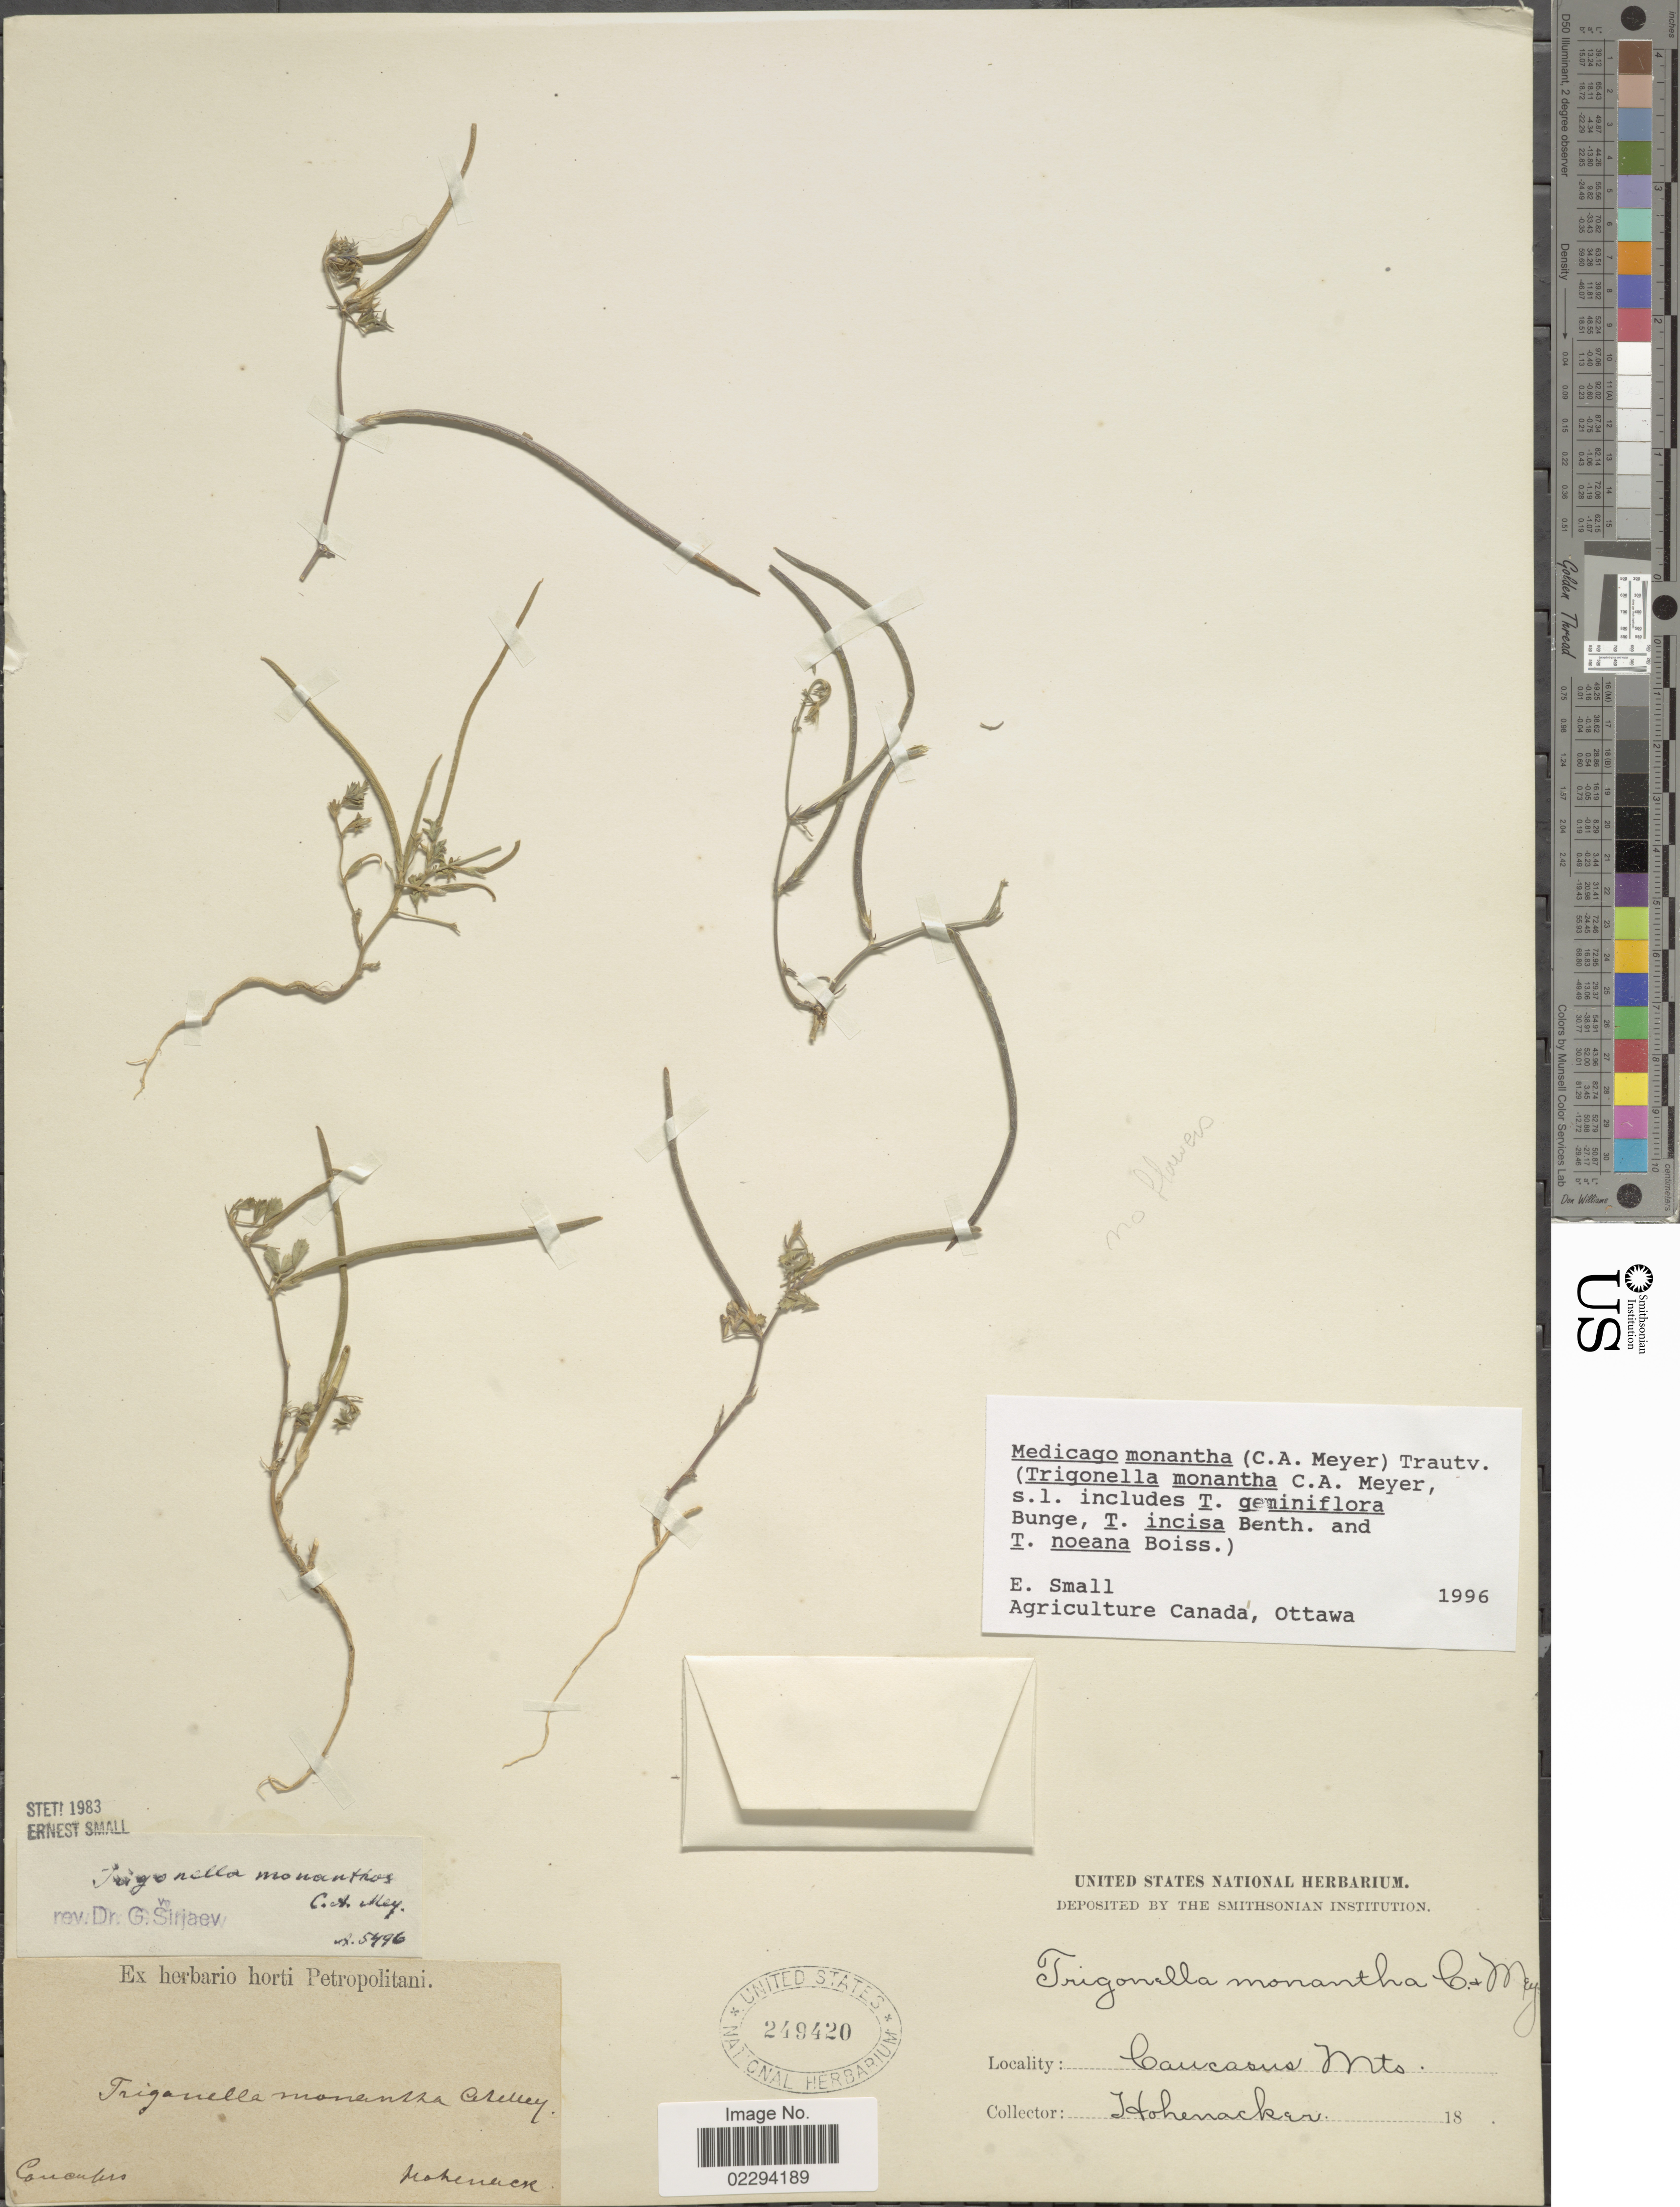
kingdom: Plantae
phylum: Tracheophyta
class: Magnoliopsida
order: Fabales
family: Fabaceae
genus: Medicago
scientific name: Medicago monantha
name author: (C.A. Mey.) Trautv.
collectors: Hohenacker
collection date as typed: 18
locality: Caucasus Mts.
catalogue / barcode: US 249420